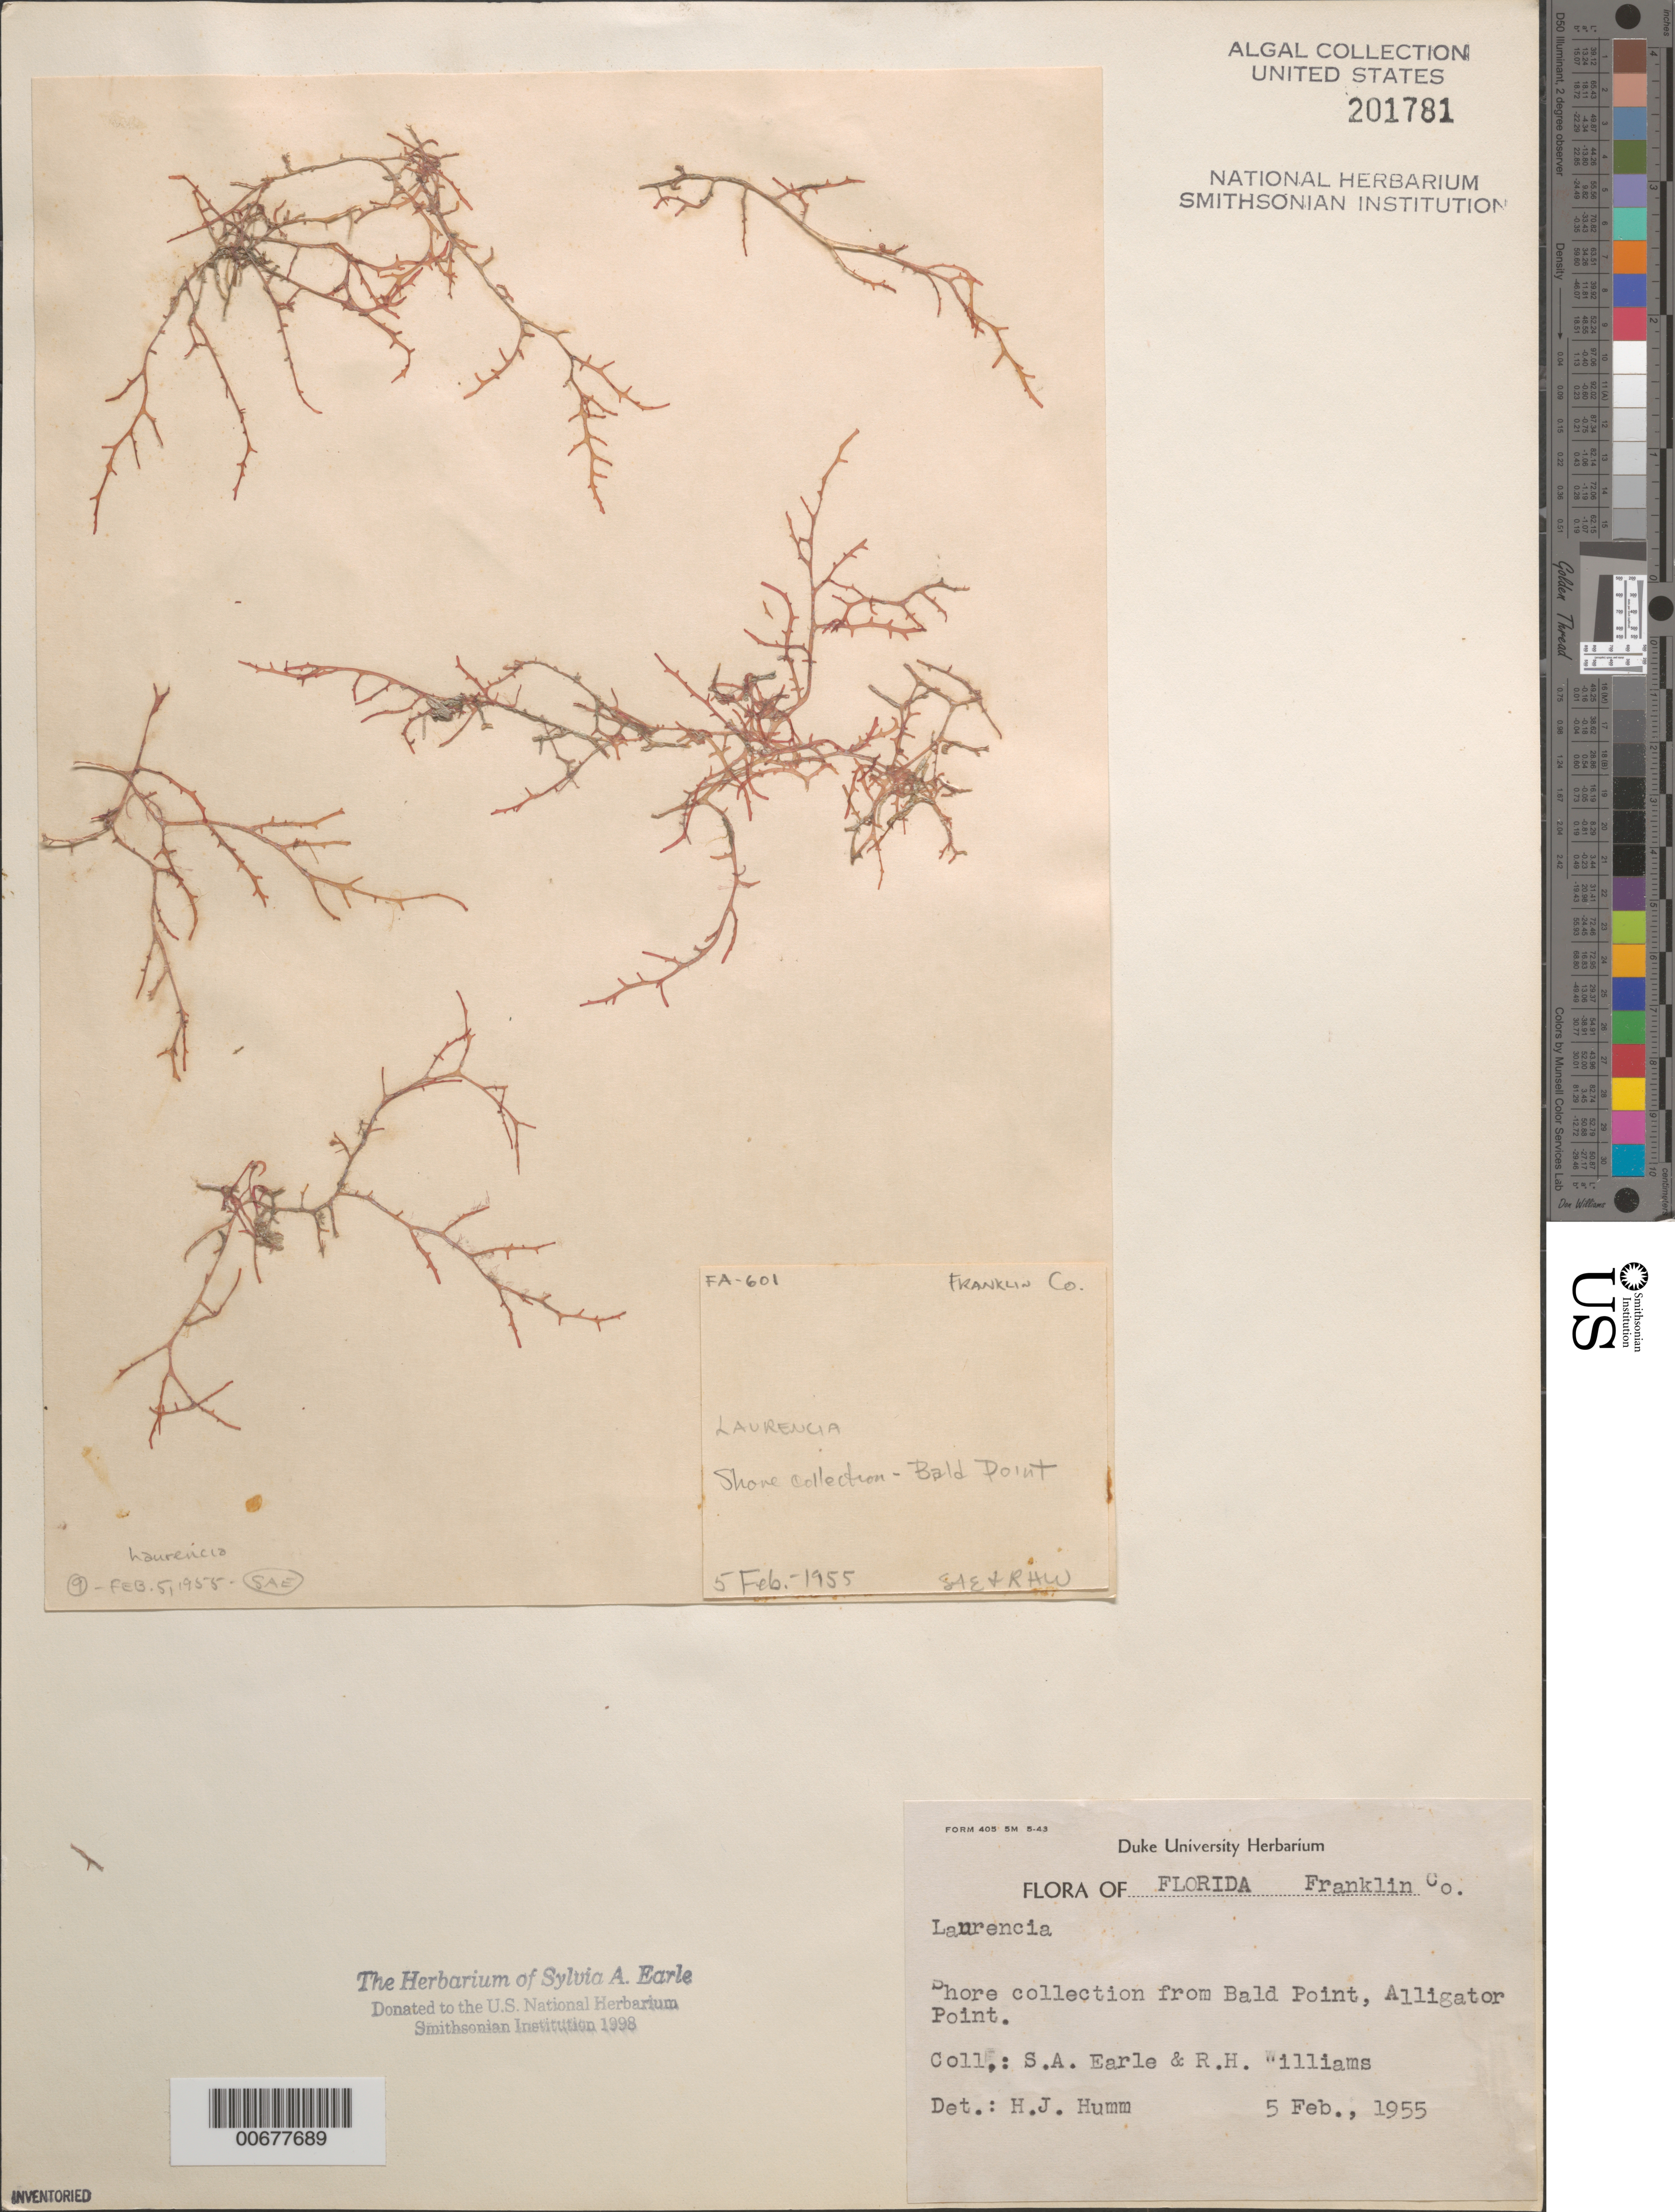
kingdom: Plantae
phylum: Rhodophyta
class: Florideophyceae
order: Ceramiales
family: Rhodomelaceae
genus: Laurencia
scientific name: Laurencia sp.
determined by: Humm, Harold J.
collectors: S. A. Earle & R. H. Williams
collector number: FA-601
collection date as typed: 05 Feb 1955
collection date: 1955-02-05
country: United States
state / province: Florida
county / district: Franklin County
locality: Alligator Point, Bald Point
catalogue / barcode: US 201781